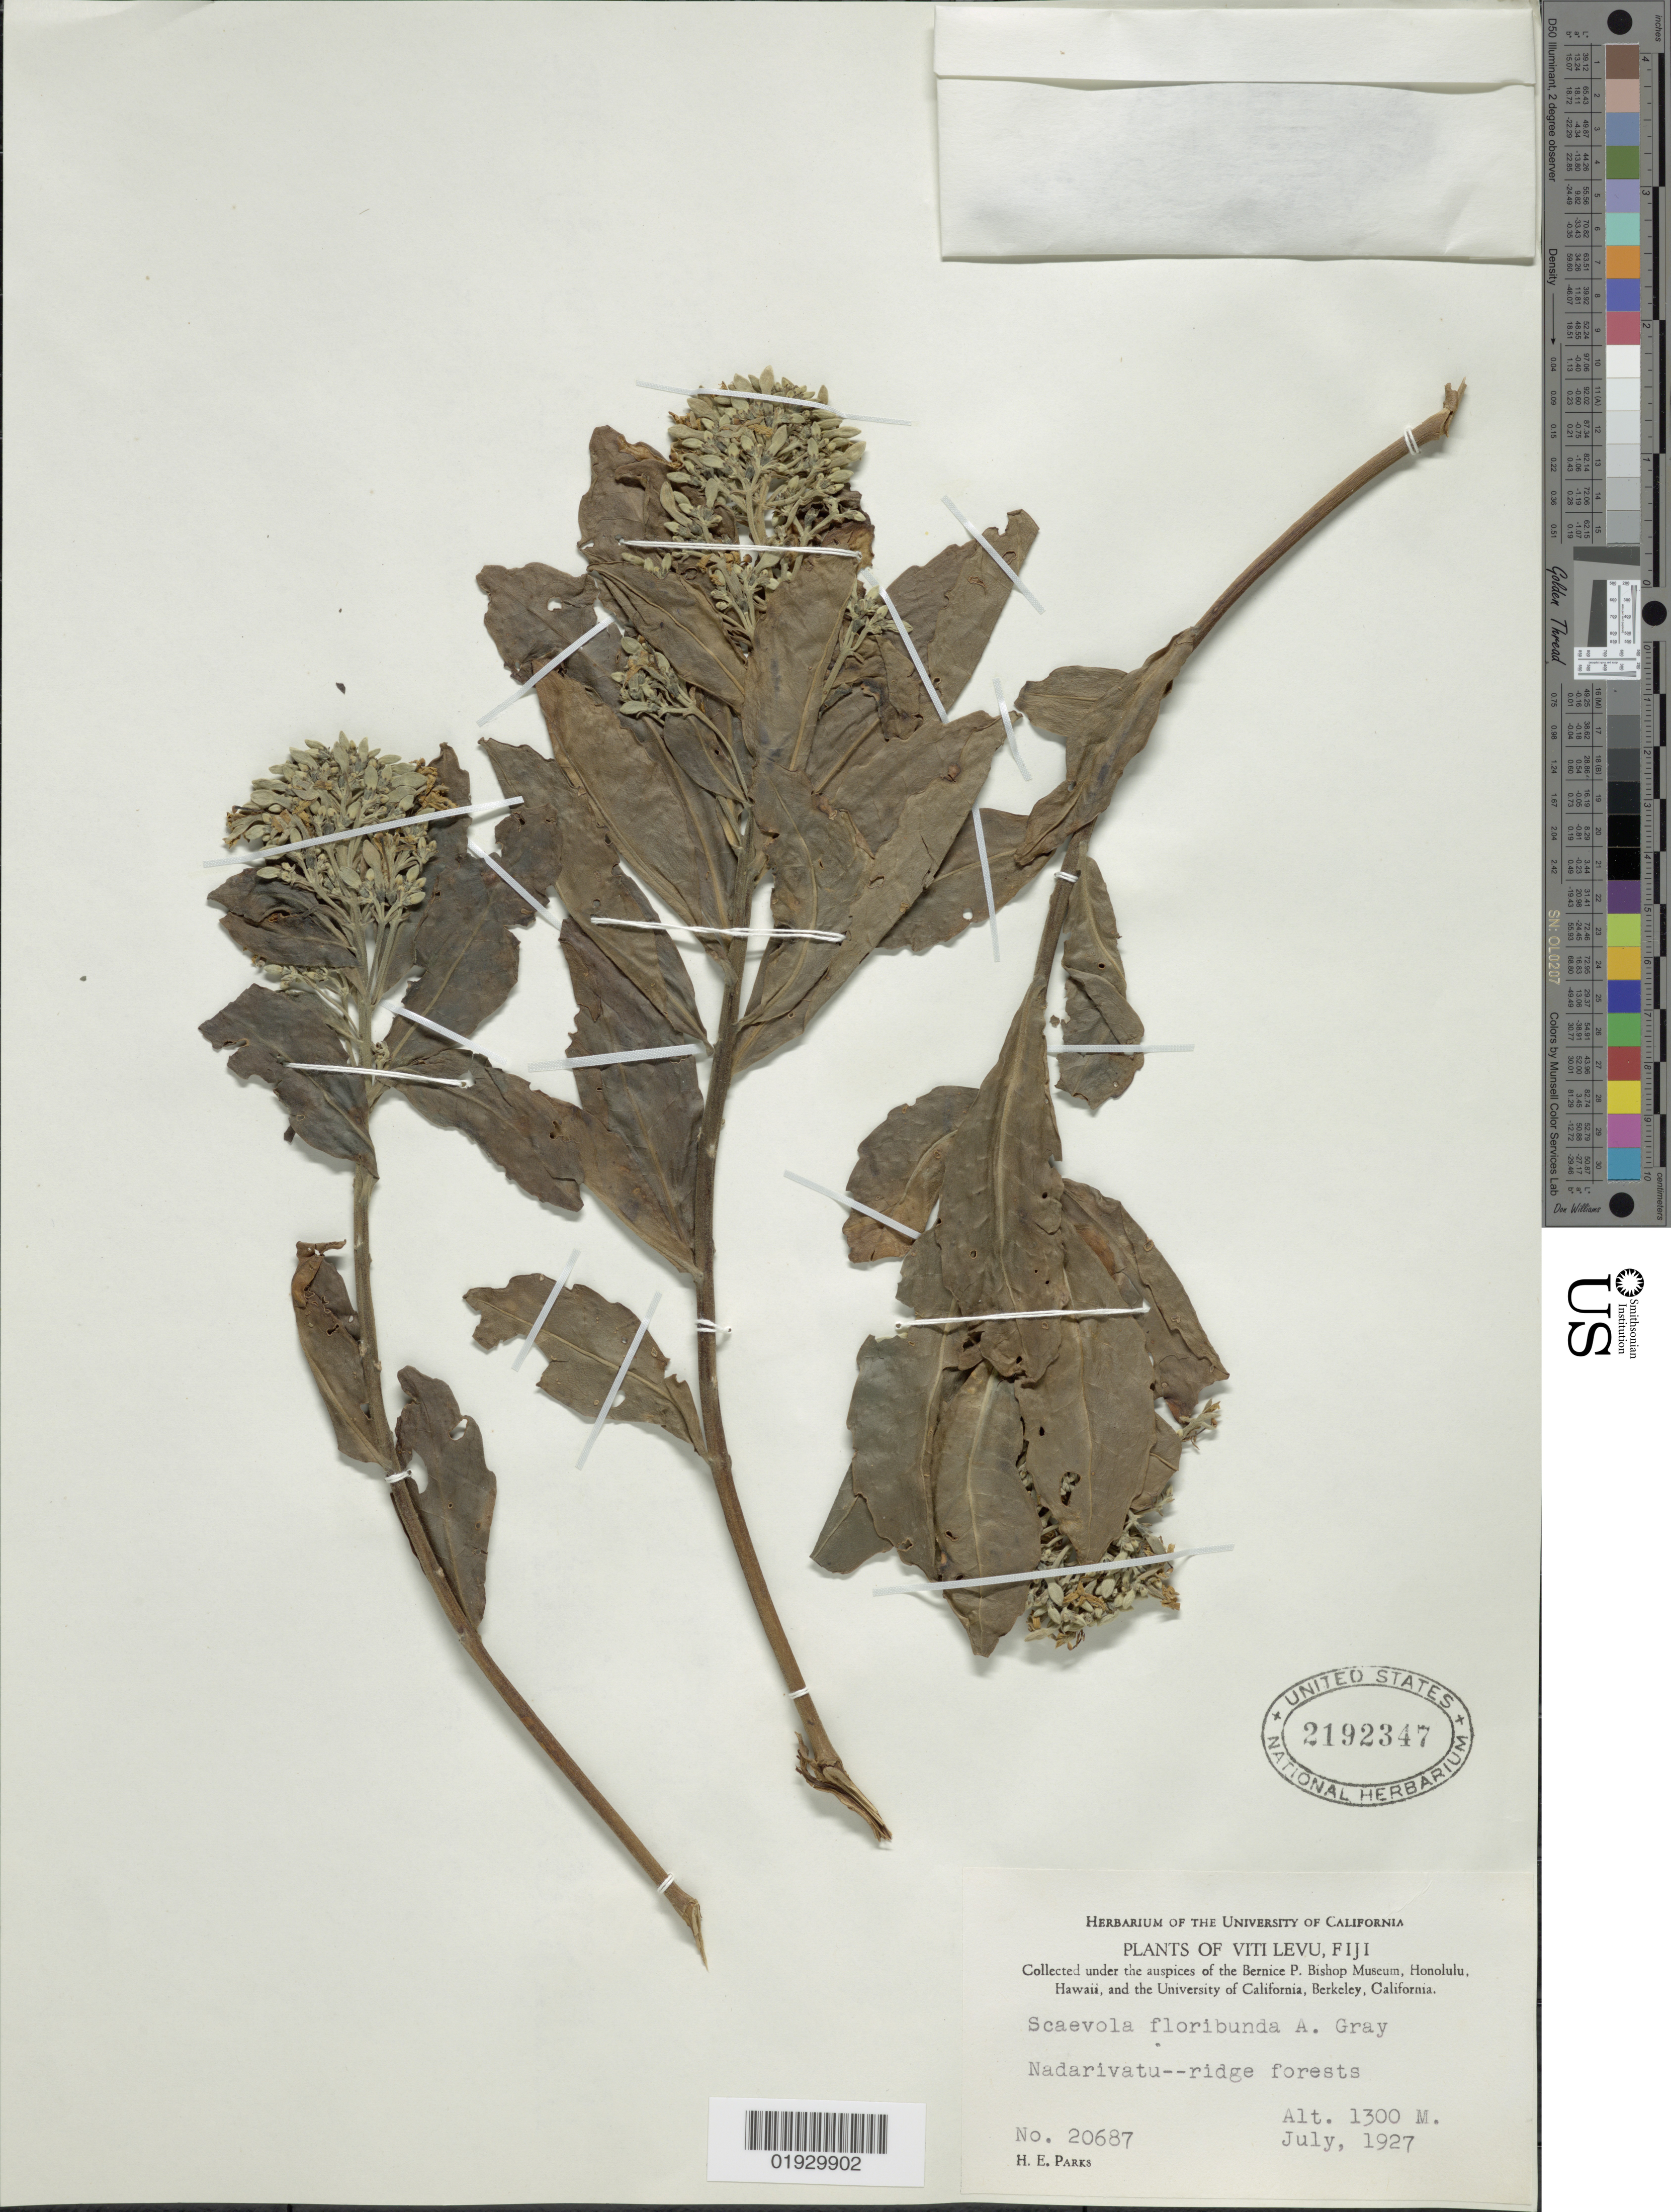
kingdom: Plantae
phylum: Tracheophyta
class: Magnoliopsida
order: Asterales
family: Goodeniaceae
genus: Scaevola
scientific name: Scaevola floribunda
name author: A. Gray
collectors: H. E. Parks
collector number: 20687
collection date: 1927-07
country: Fiji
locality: Viti, Levu. Nadarivatu--ridge forests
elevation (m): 1300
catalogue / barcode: US 2192347